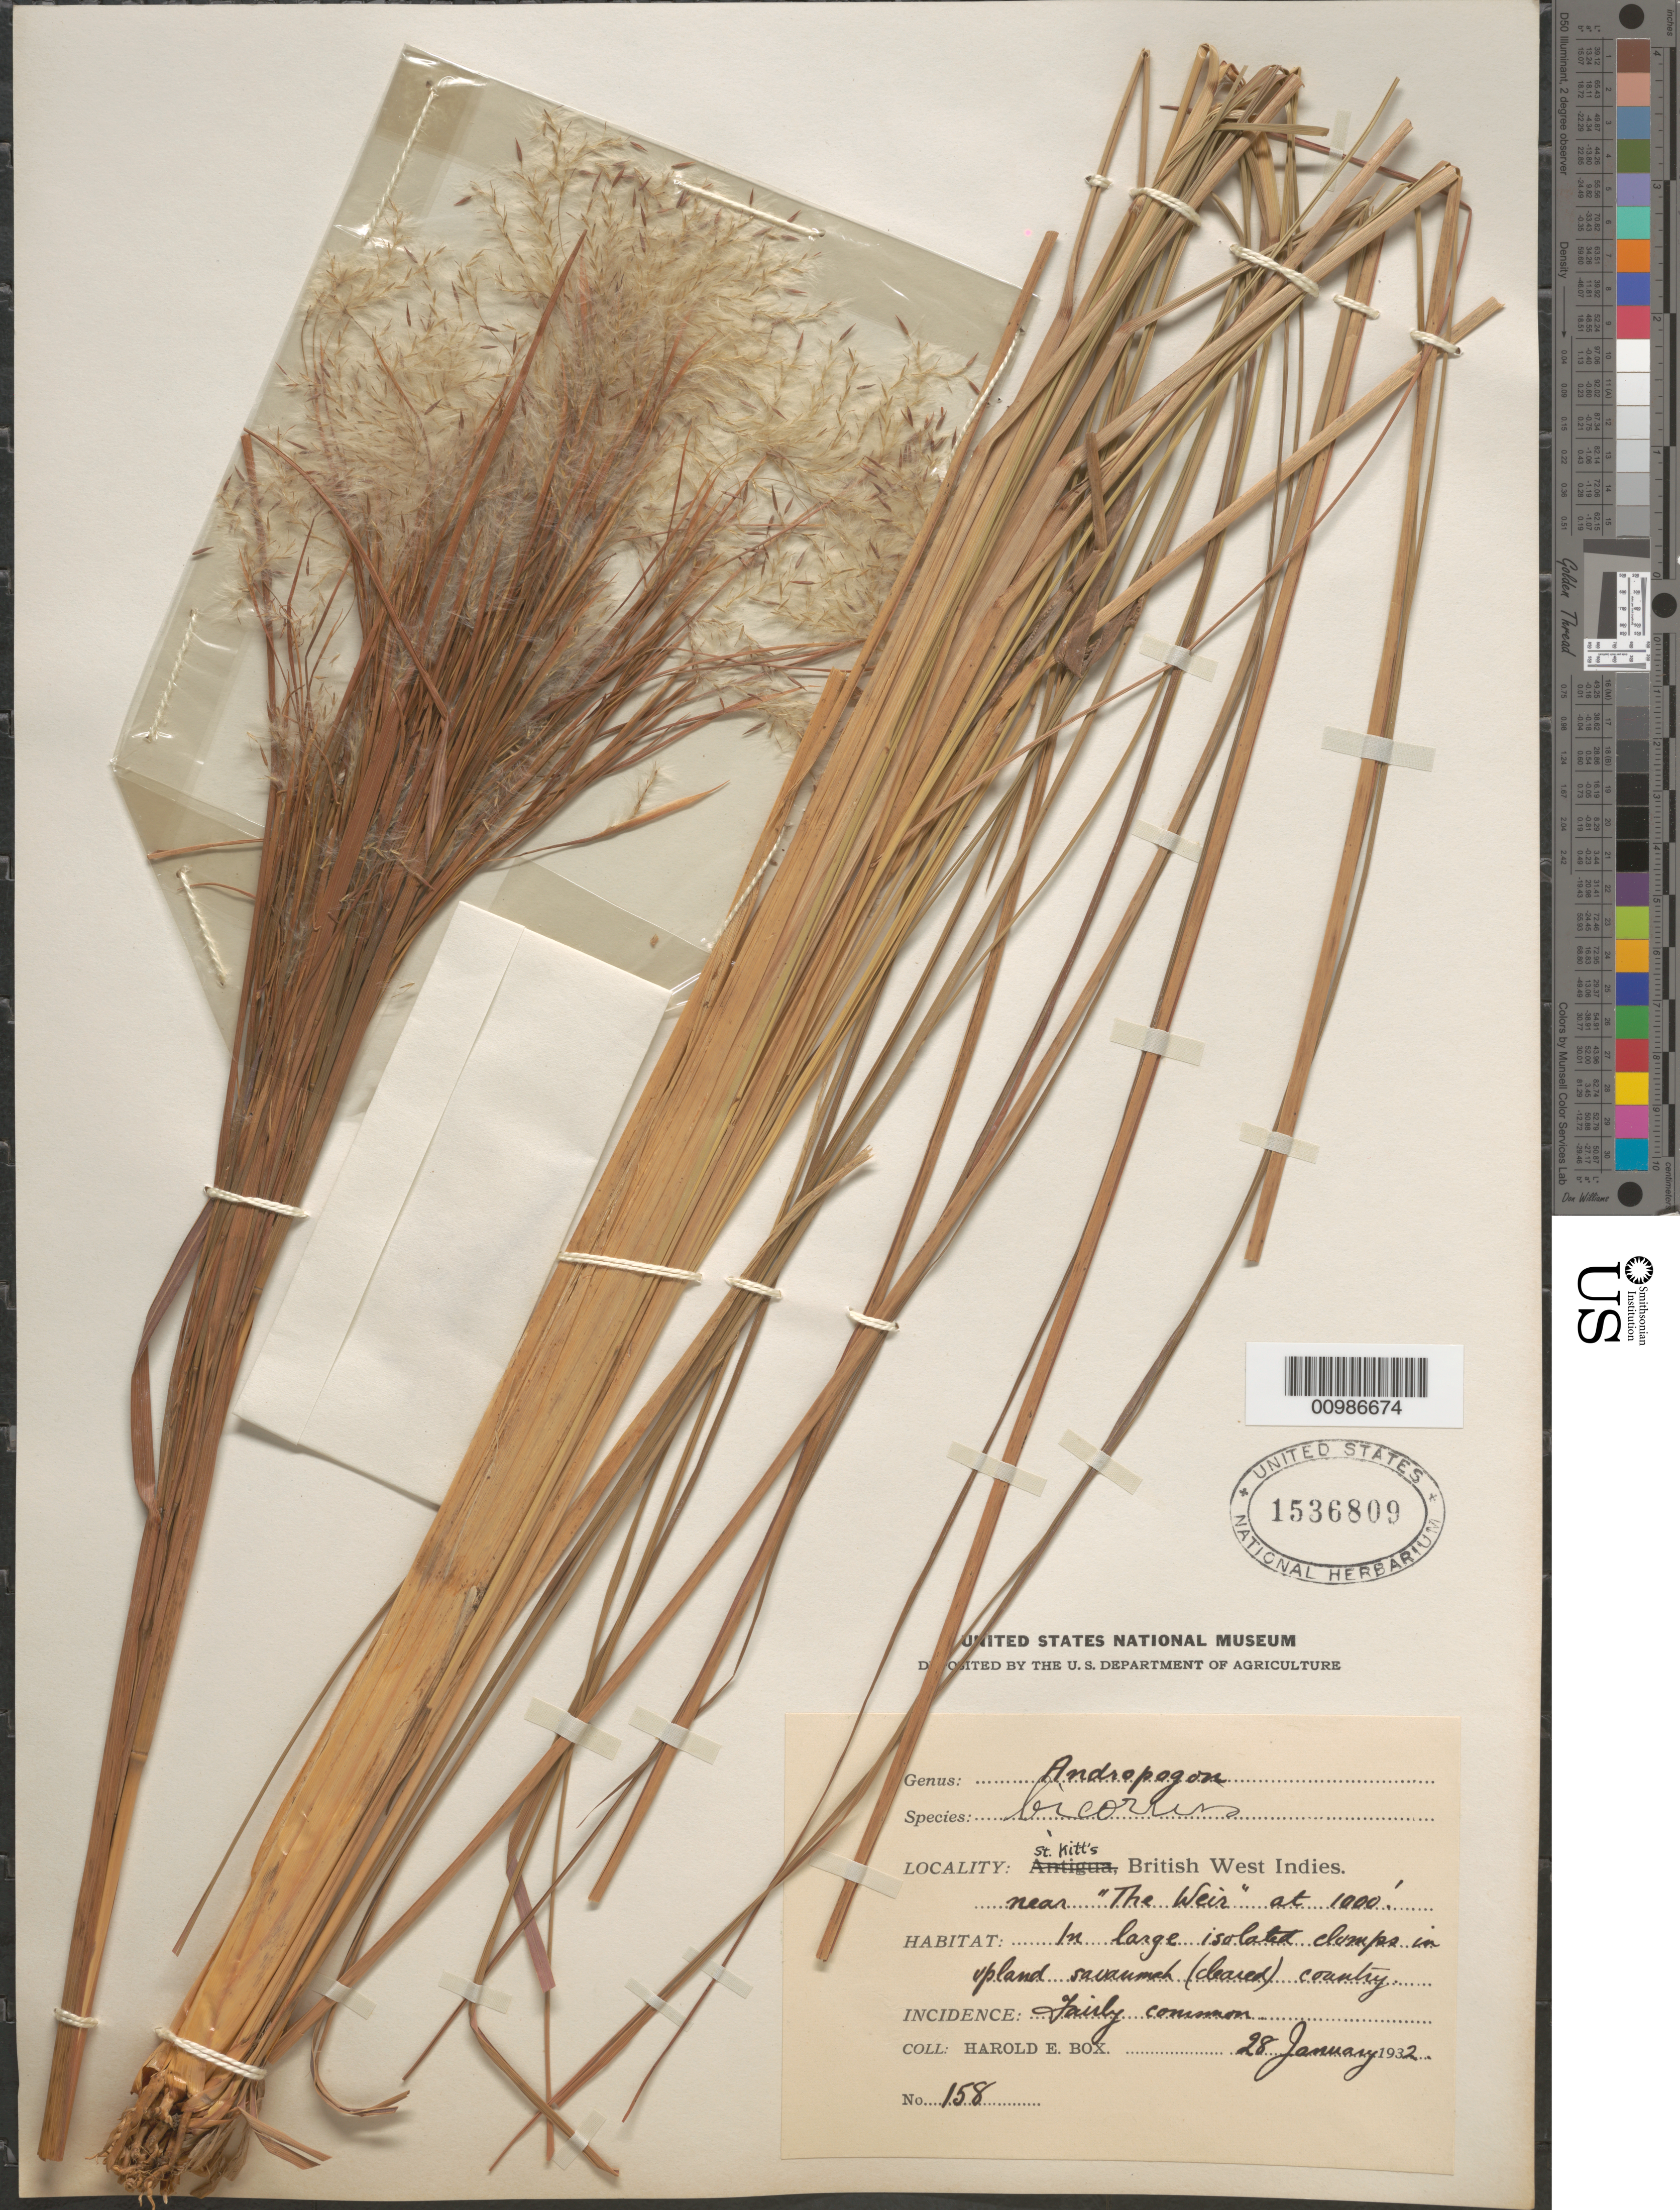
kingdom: Plantae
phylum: Tracheophyta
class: Liliopsida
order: Poales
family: Poaceae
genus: Andropogon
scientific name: Andropogon bicornis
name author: L.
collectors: H. E. Box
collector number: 158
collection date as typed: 28 Jan 1932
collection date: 1932-01-28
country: St. Christopher-Nevis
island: St. Christopher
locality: Near "The Weir."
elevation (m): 305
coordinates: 0 N, 0 E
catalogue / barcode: US 1536809